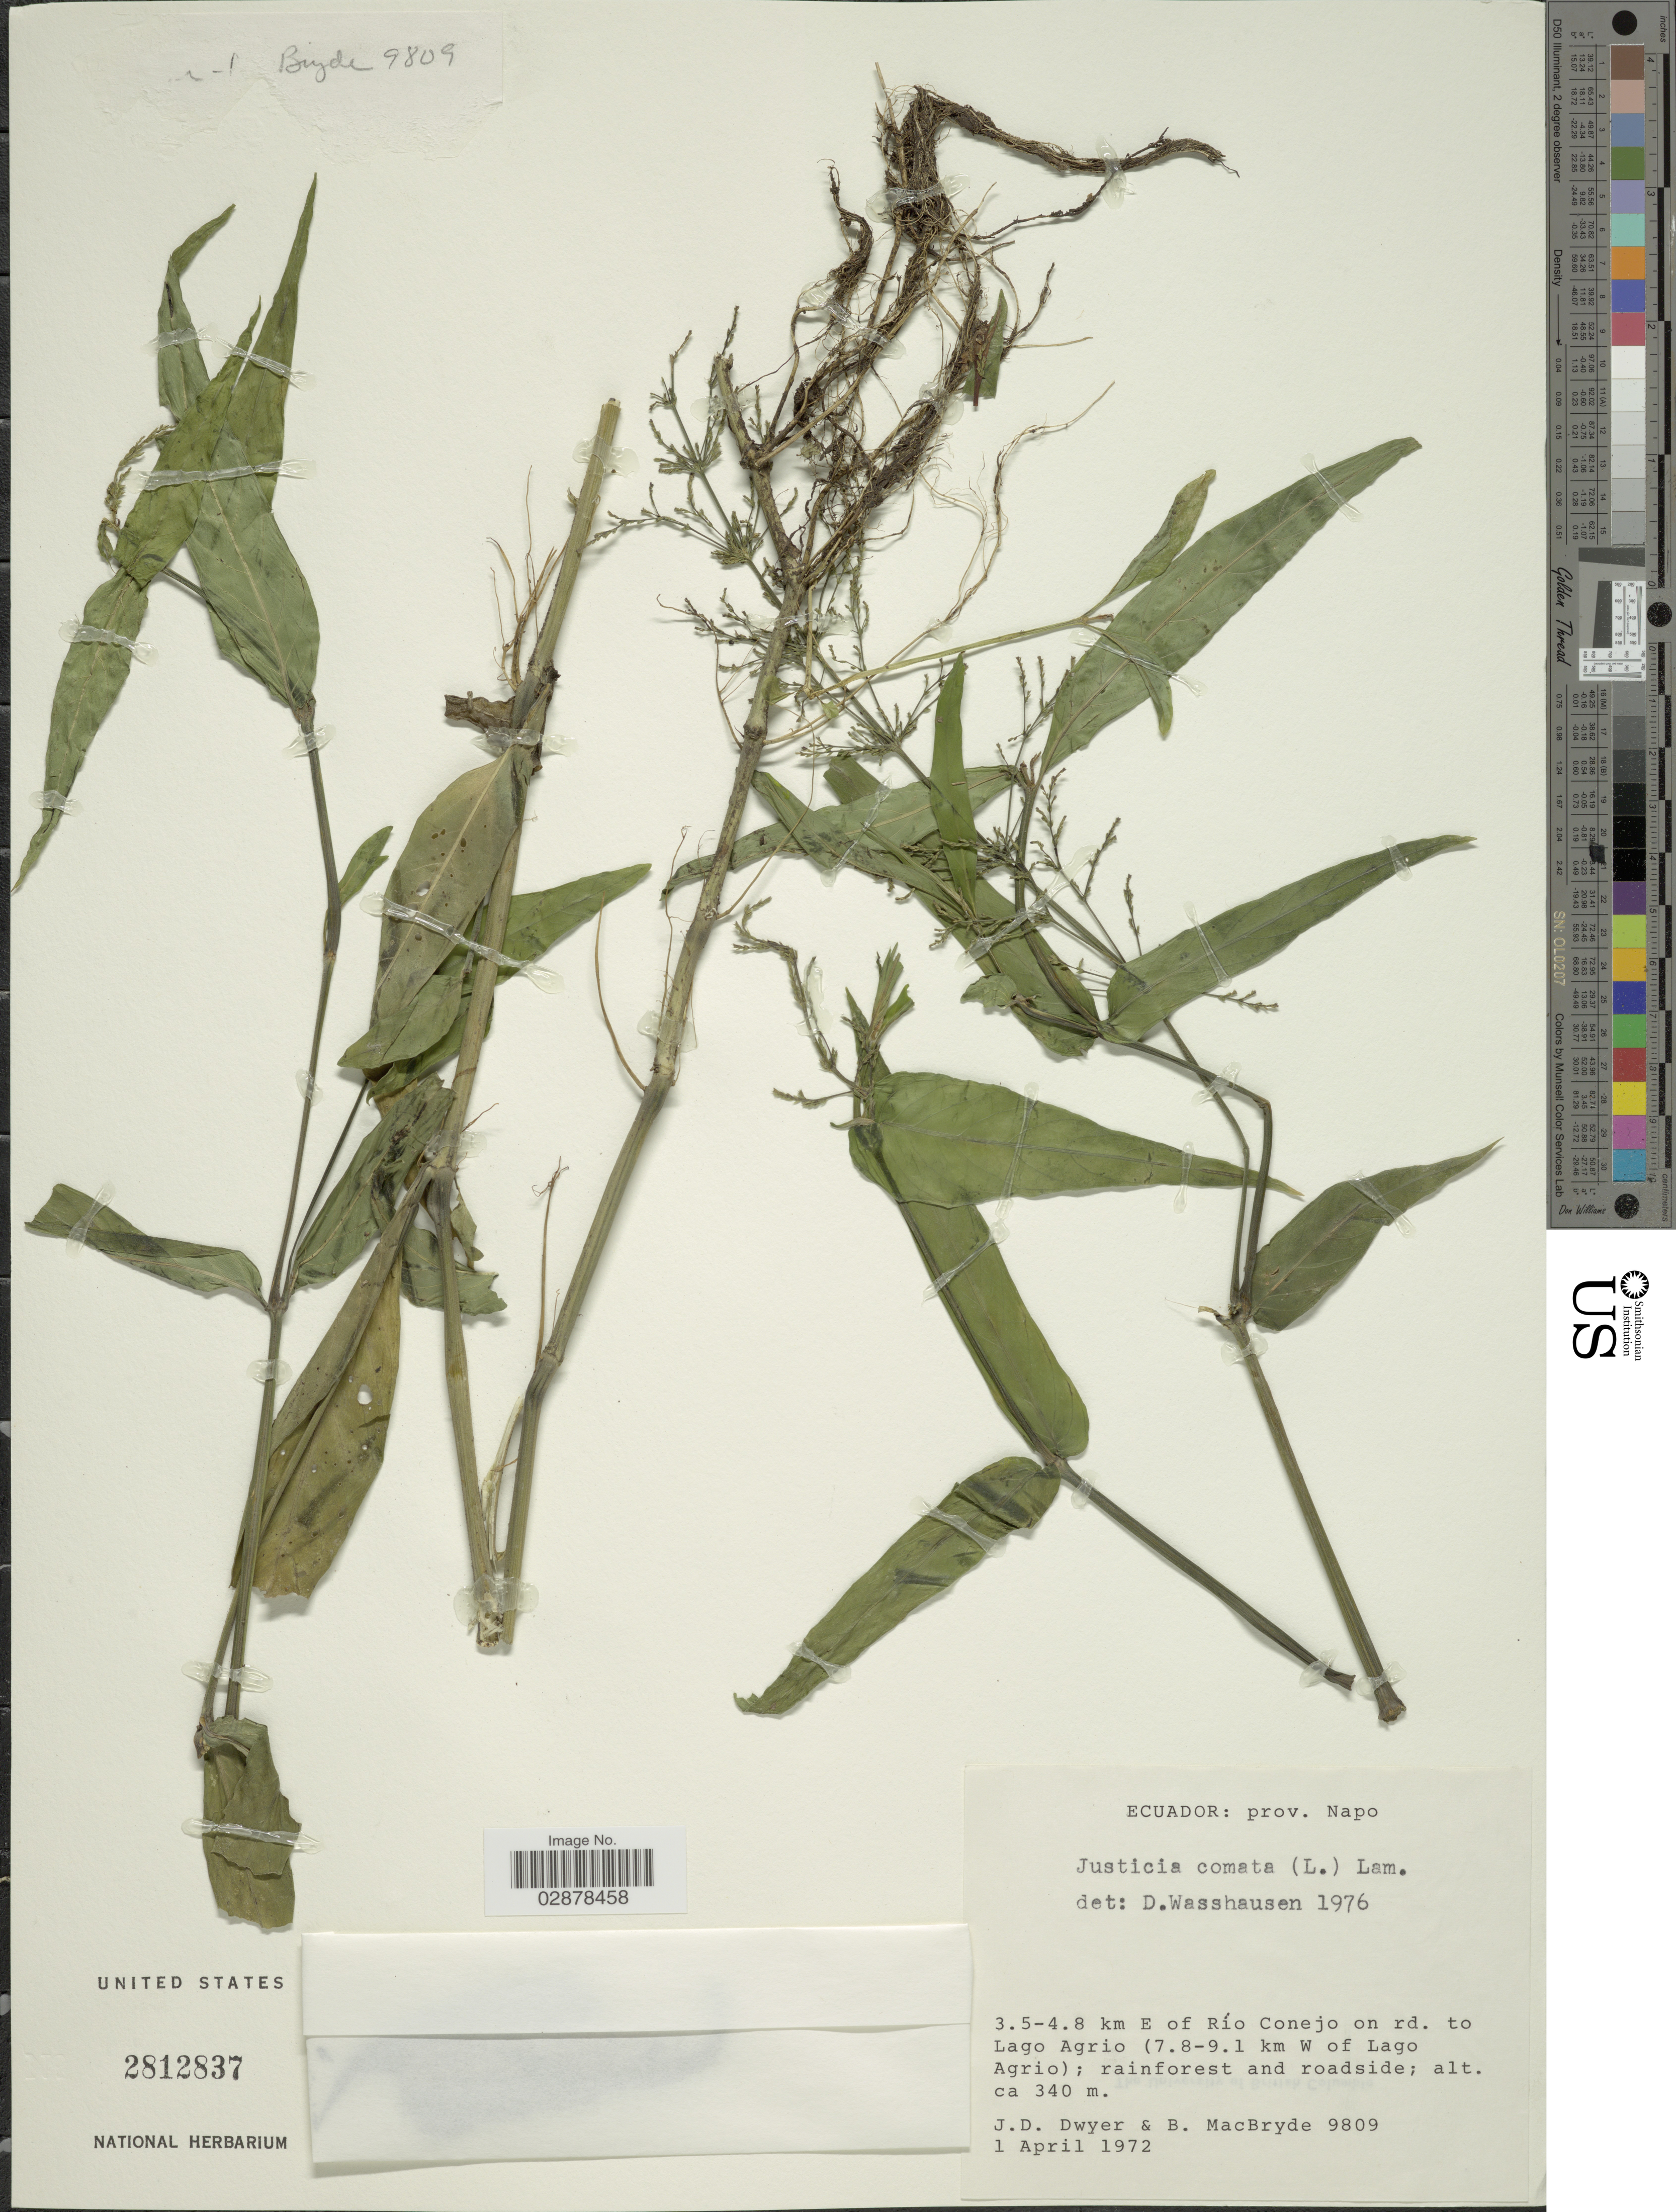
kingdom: Plantae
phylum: Tracheophyta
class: Magnoliopsida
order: Lamiales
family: Acanthaceae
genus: Justicia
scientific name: Justicia comata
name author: (L.) Lam.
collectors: J. D. Dwyer & B. MacBryde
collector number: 9809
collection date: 1972-04-01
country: Ecuador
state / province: Napo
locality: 3.5-4.8 km E of Río Conejo on rd. to Lago Agrio (7.8-9.1 km W of Lago Agrio); rainforest and roadside.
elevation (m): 340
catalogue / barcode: US 2812837